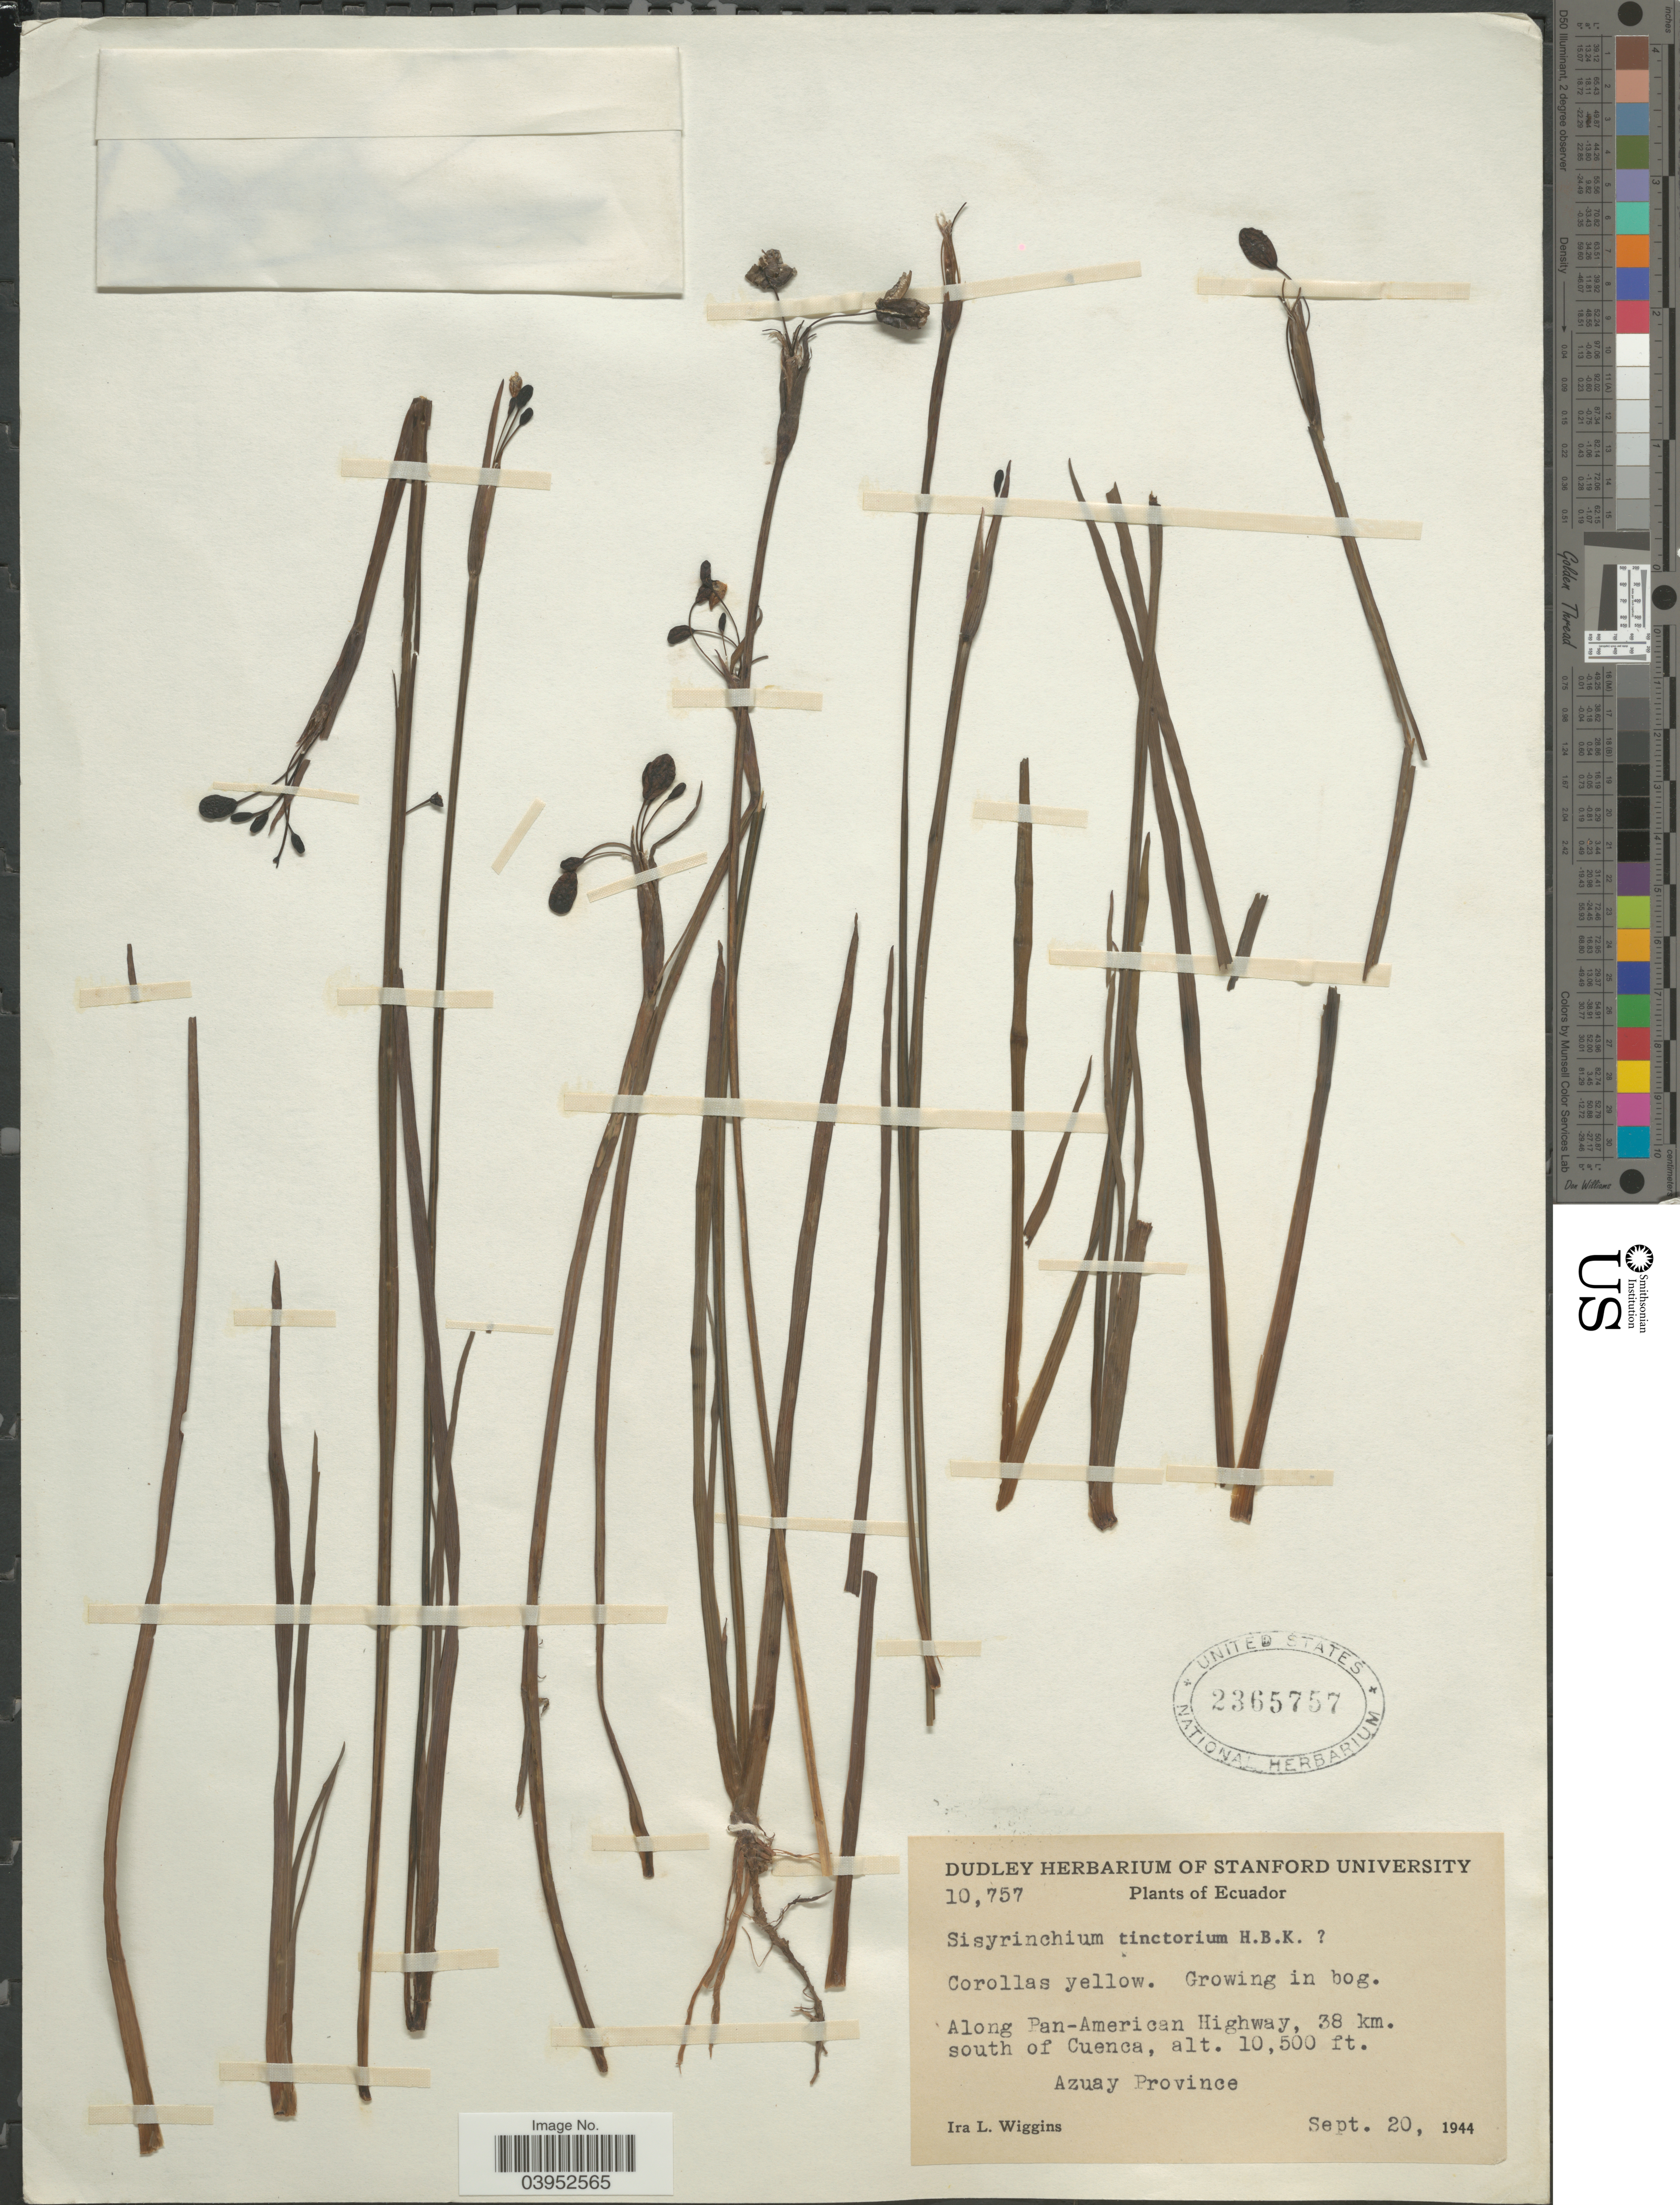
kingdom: Plantae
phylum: Tracheophyta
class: Liliopsida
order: Asparagales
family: Iridaceae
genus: Sisyrinchium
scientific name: Sisyrinchium tinctorium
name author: Kunth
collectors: I. L. Wiggins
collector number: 10757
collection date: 1944-09-20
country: Ecuador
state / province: Azuay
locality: Along Pan-American Highway, 38 km. south of Cuenca.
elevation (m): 3200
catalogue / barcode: US 2365757